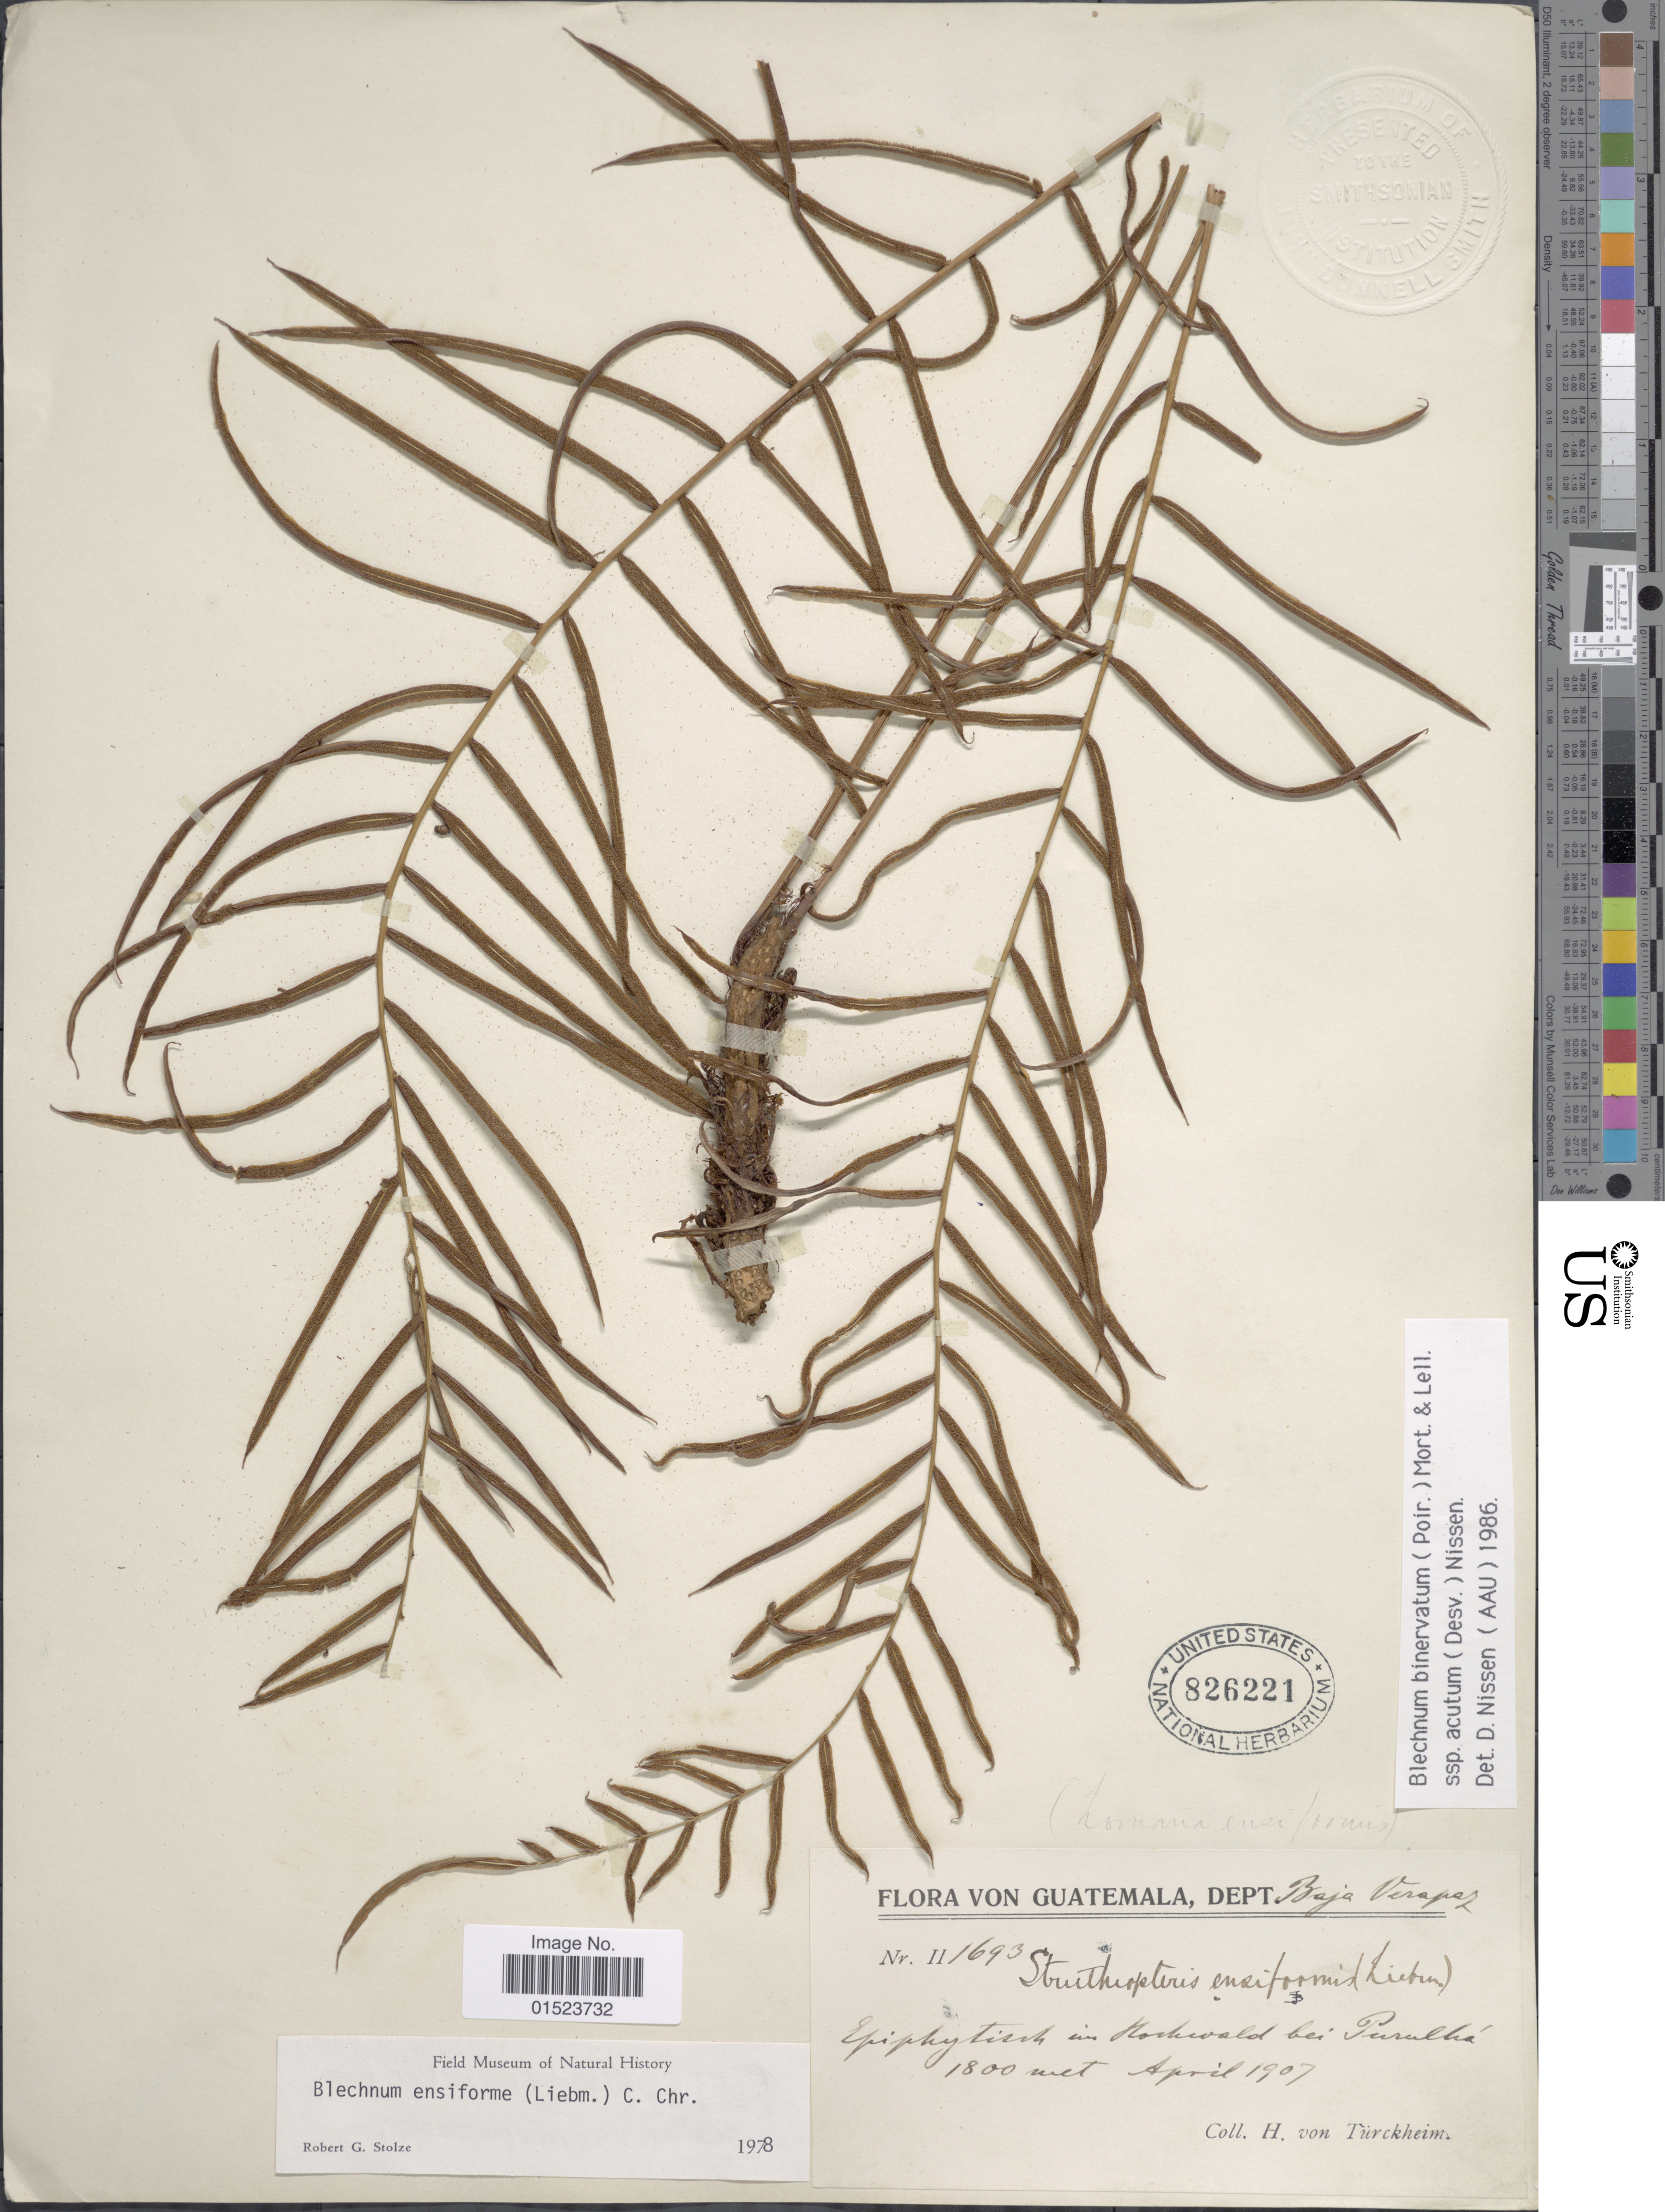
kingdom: Plantae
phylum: Tracheophyta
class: Polypodiopsida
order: Polypodiales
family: Blechnaceae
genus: Blechnum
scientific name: Blechnum ensiforme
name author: (Liebm.) C. Chr.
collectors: H. von Türckheim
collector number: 1693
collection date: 1907-04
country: Guatemala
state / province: Baja Verapaz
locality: Epiphytisch in Hochwald bei Purulhá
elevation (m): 1800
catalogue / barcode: US 826221